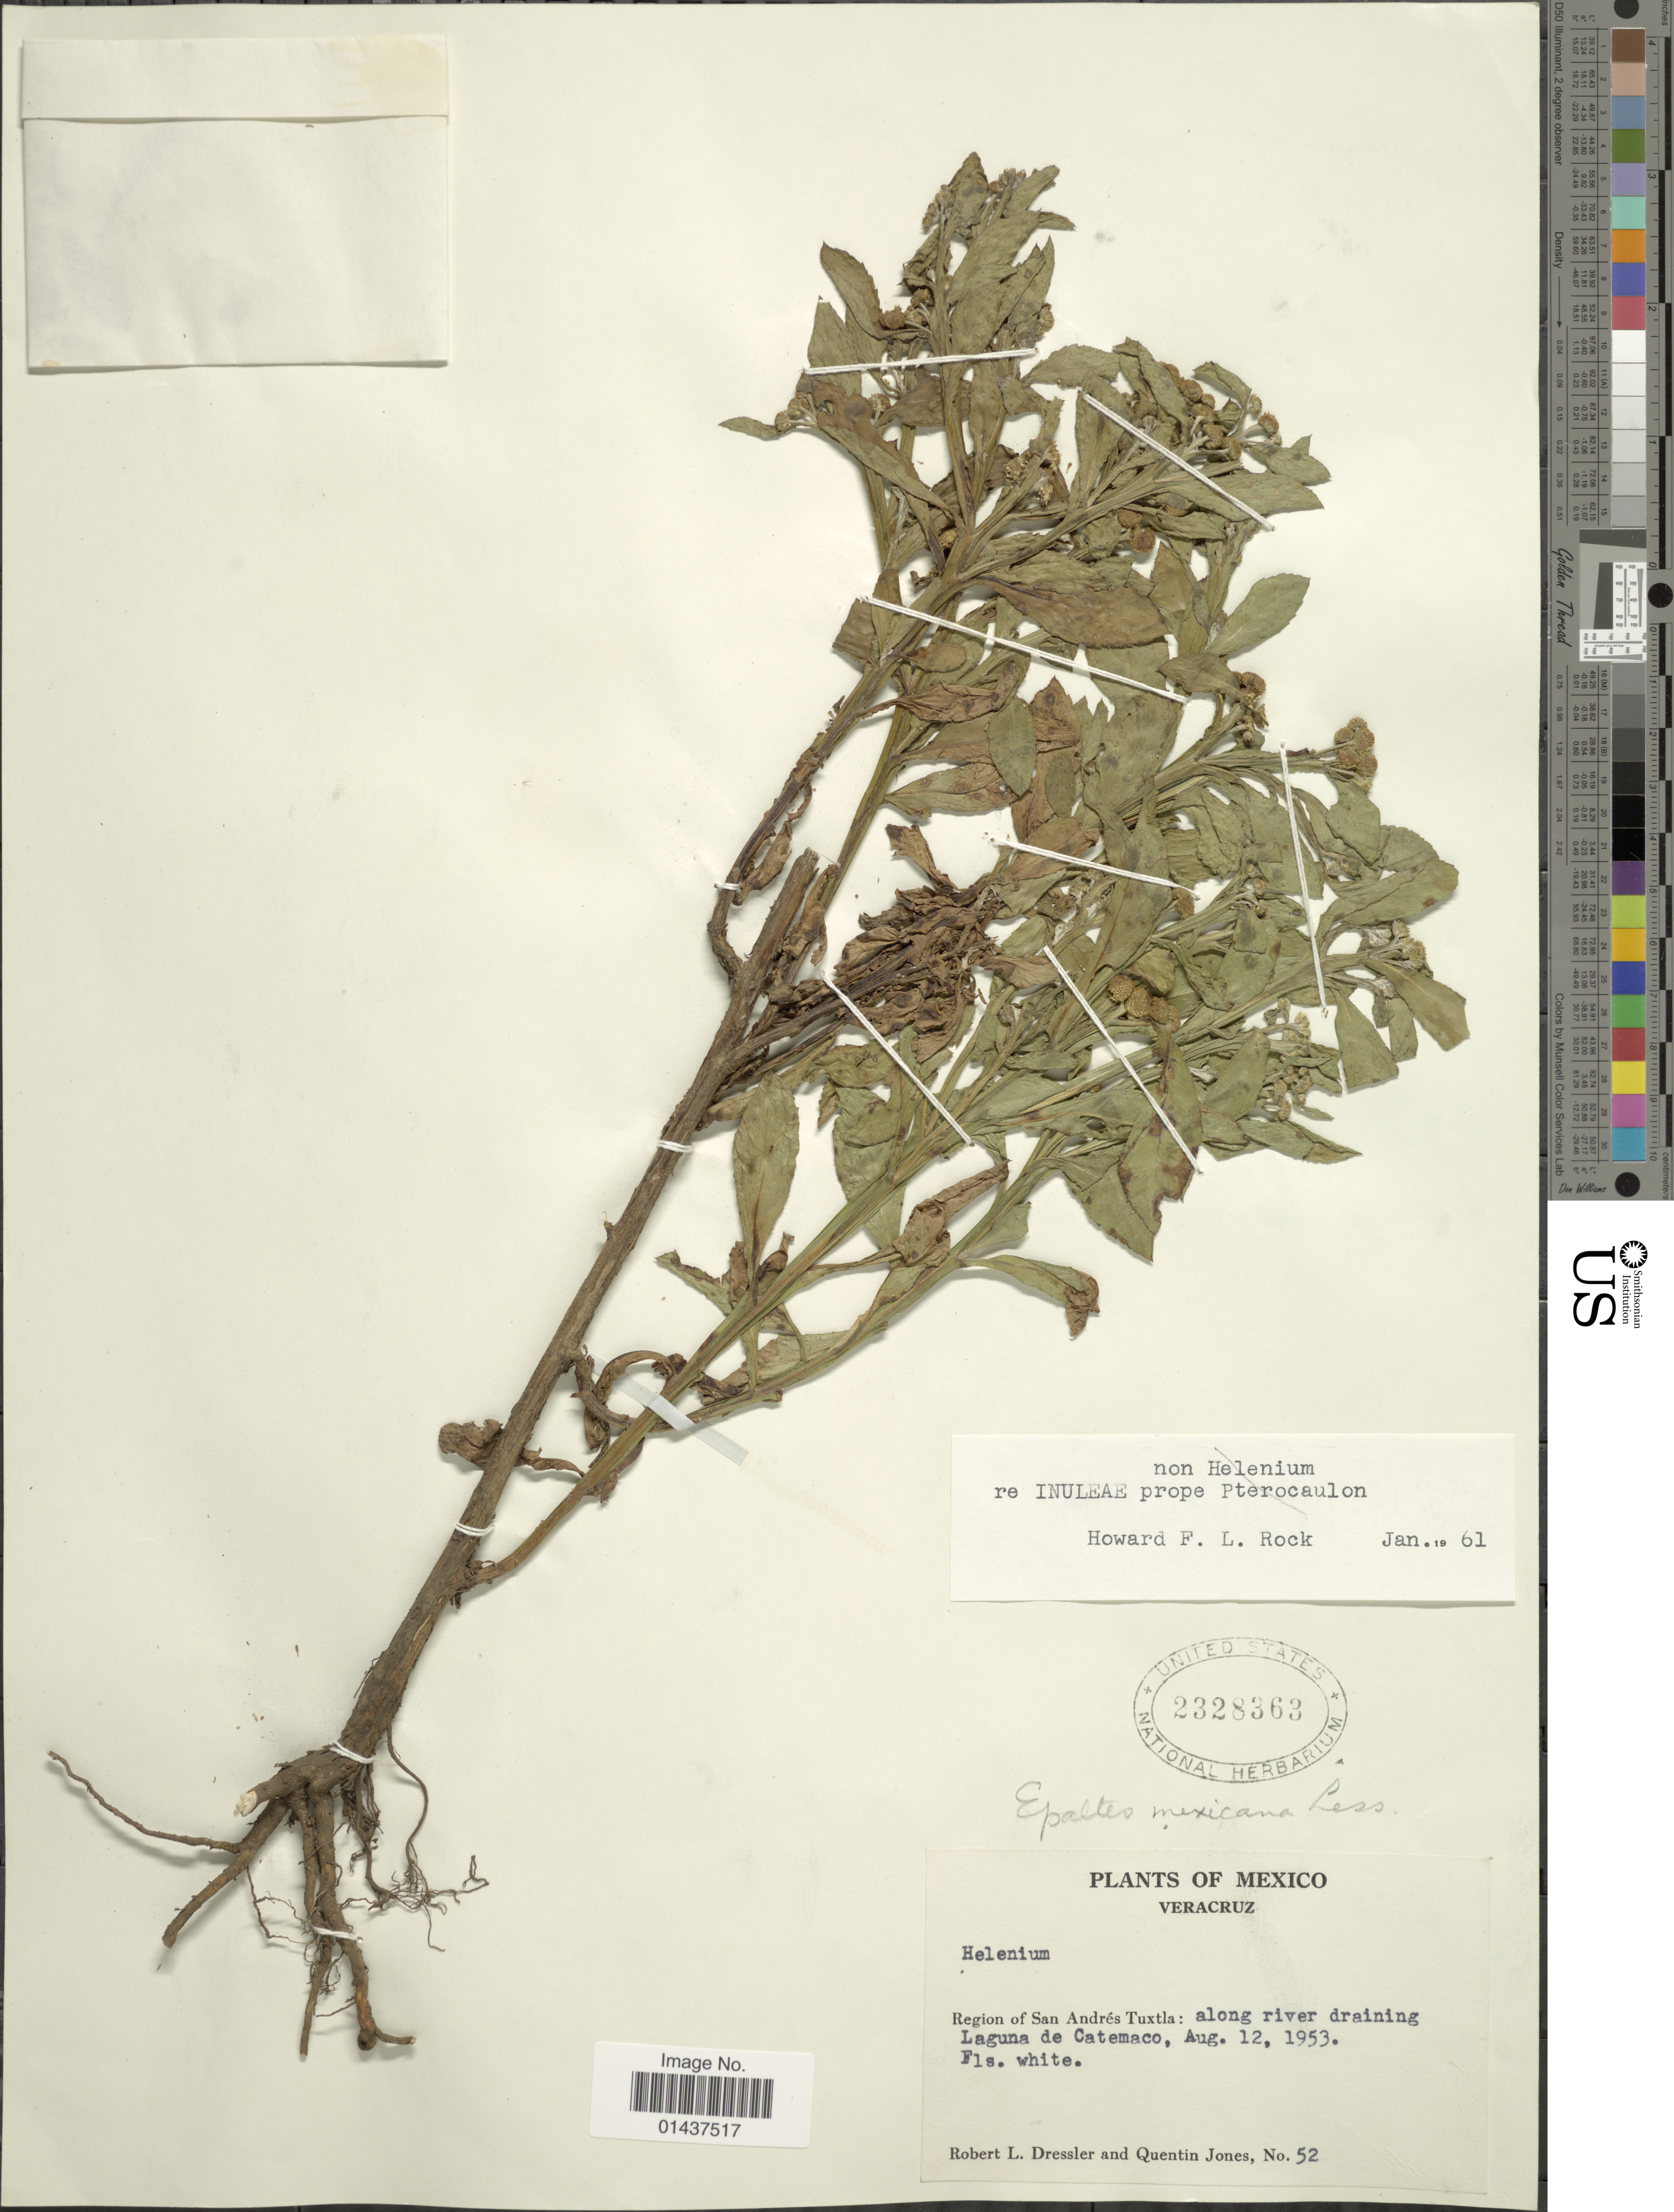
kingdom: Plantae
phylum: Tracheophyta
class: Magnoliopsida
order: Asterales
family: Asteraceae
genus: Epaltes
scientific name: Epaltes mexicana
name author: Less.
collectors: R. Dressler & Q. Jones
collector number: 52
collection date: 1953-08-12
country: Mexico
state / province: Veracruz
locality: Veracruz, Region of San Andrés Tuxtla: along river draining Laguna de Catemaco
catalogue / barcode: US 2328363